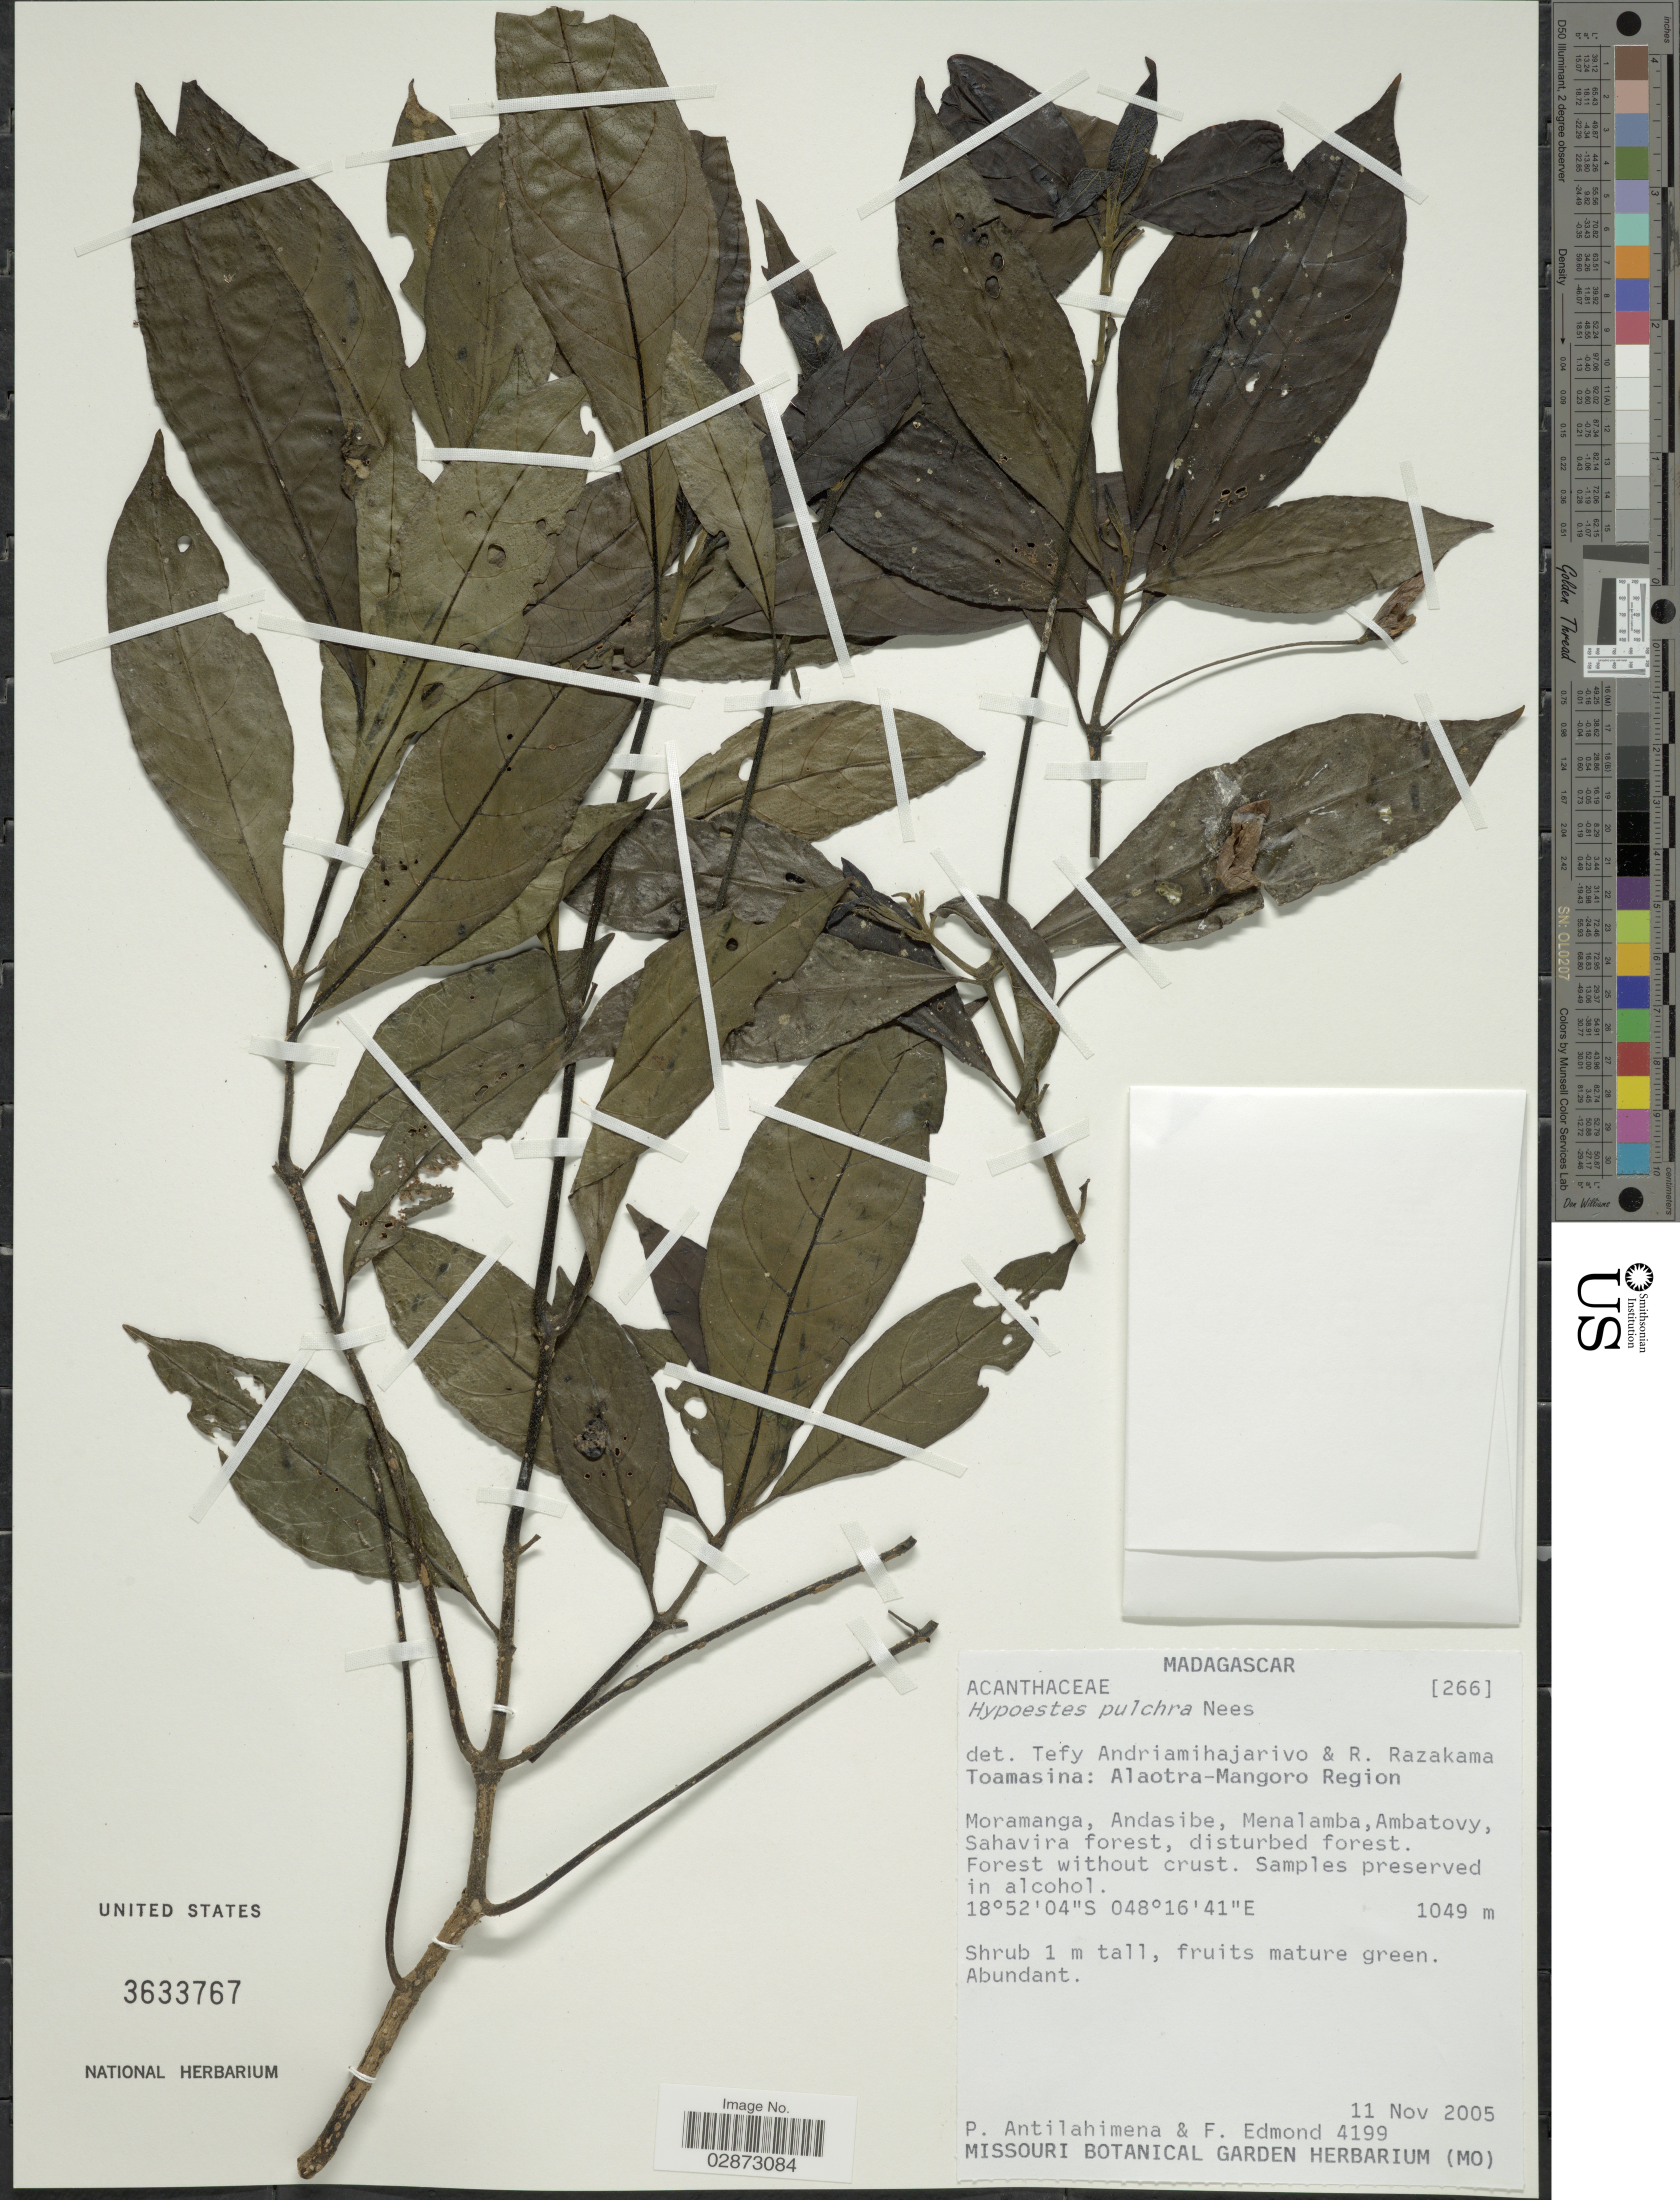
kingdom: Plantae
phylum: Tracheophyta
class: Magnoliopsida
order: Lamiales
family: Acanthaceae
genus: Hypoestes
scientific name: Hypoestes pulchra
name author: Nees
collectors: P. Antilahimena & F. Edmond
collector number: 4199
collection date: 2005-11-11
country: Madagascar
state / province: Alaotra Mangoro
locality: Alaotra-Mangoro Region. Moramanga, Andasibe, Menalamba, Ambotovy, Sahavira forest.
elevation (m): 1049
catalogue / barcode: US 3633767